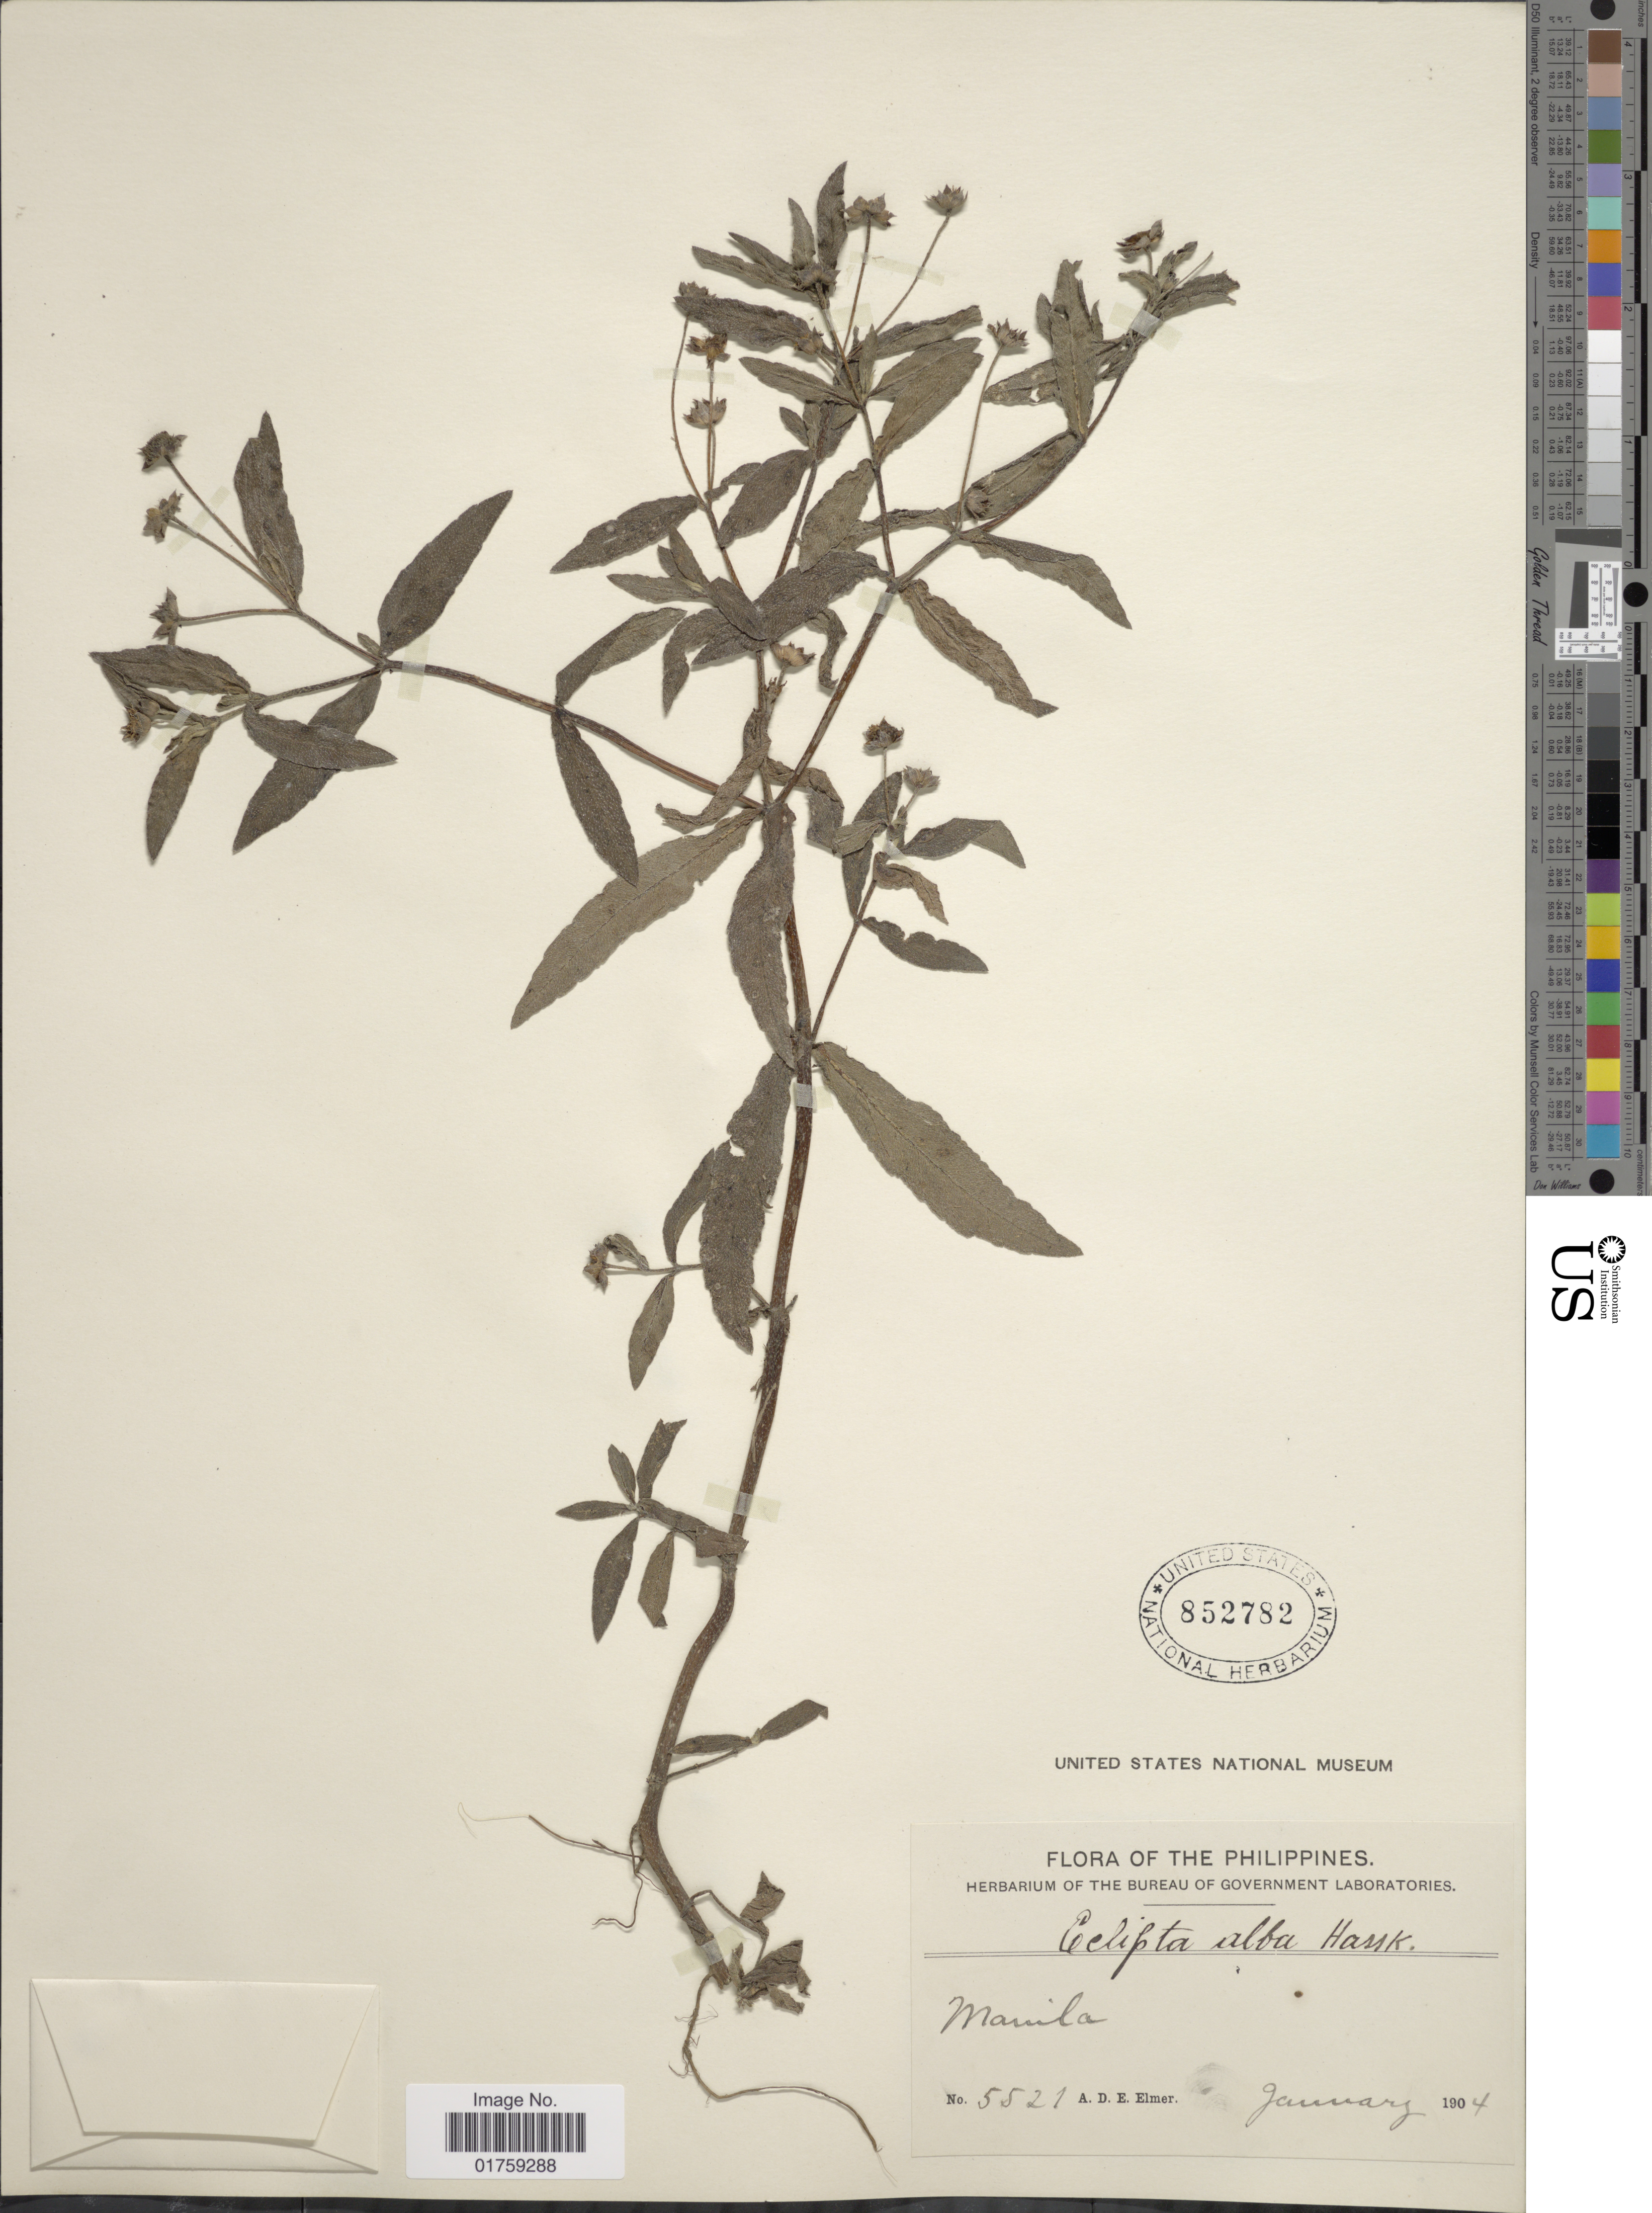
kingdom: Plantae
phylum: Tracheophyta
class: Magnoliopsida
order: Asterales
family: Asteraceae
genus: Eclipta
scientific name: Eclipta alba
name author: (L.) Hassk.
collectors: A. D. E. Elmer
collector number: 5521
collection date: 1904-01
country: Philippines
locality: Manila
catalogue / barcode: US 852782